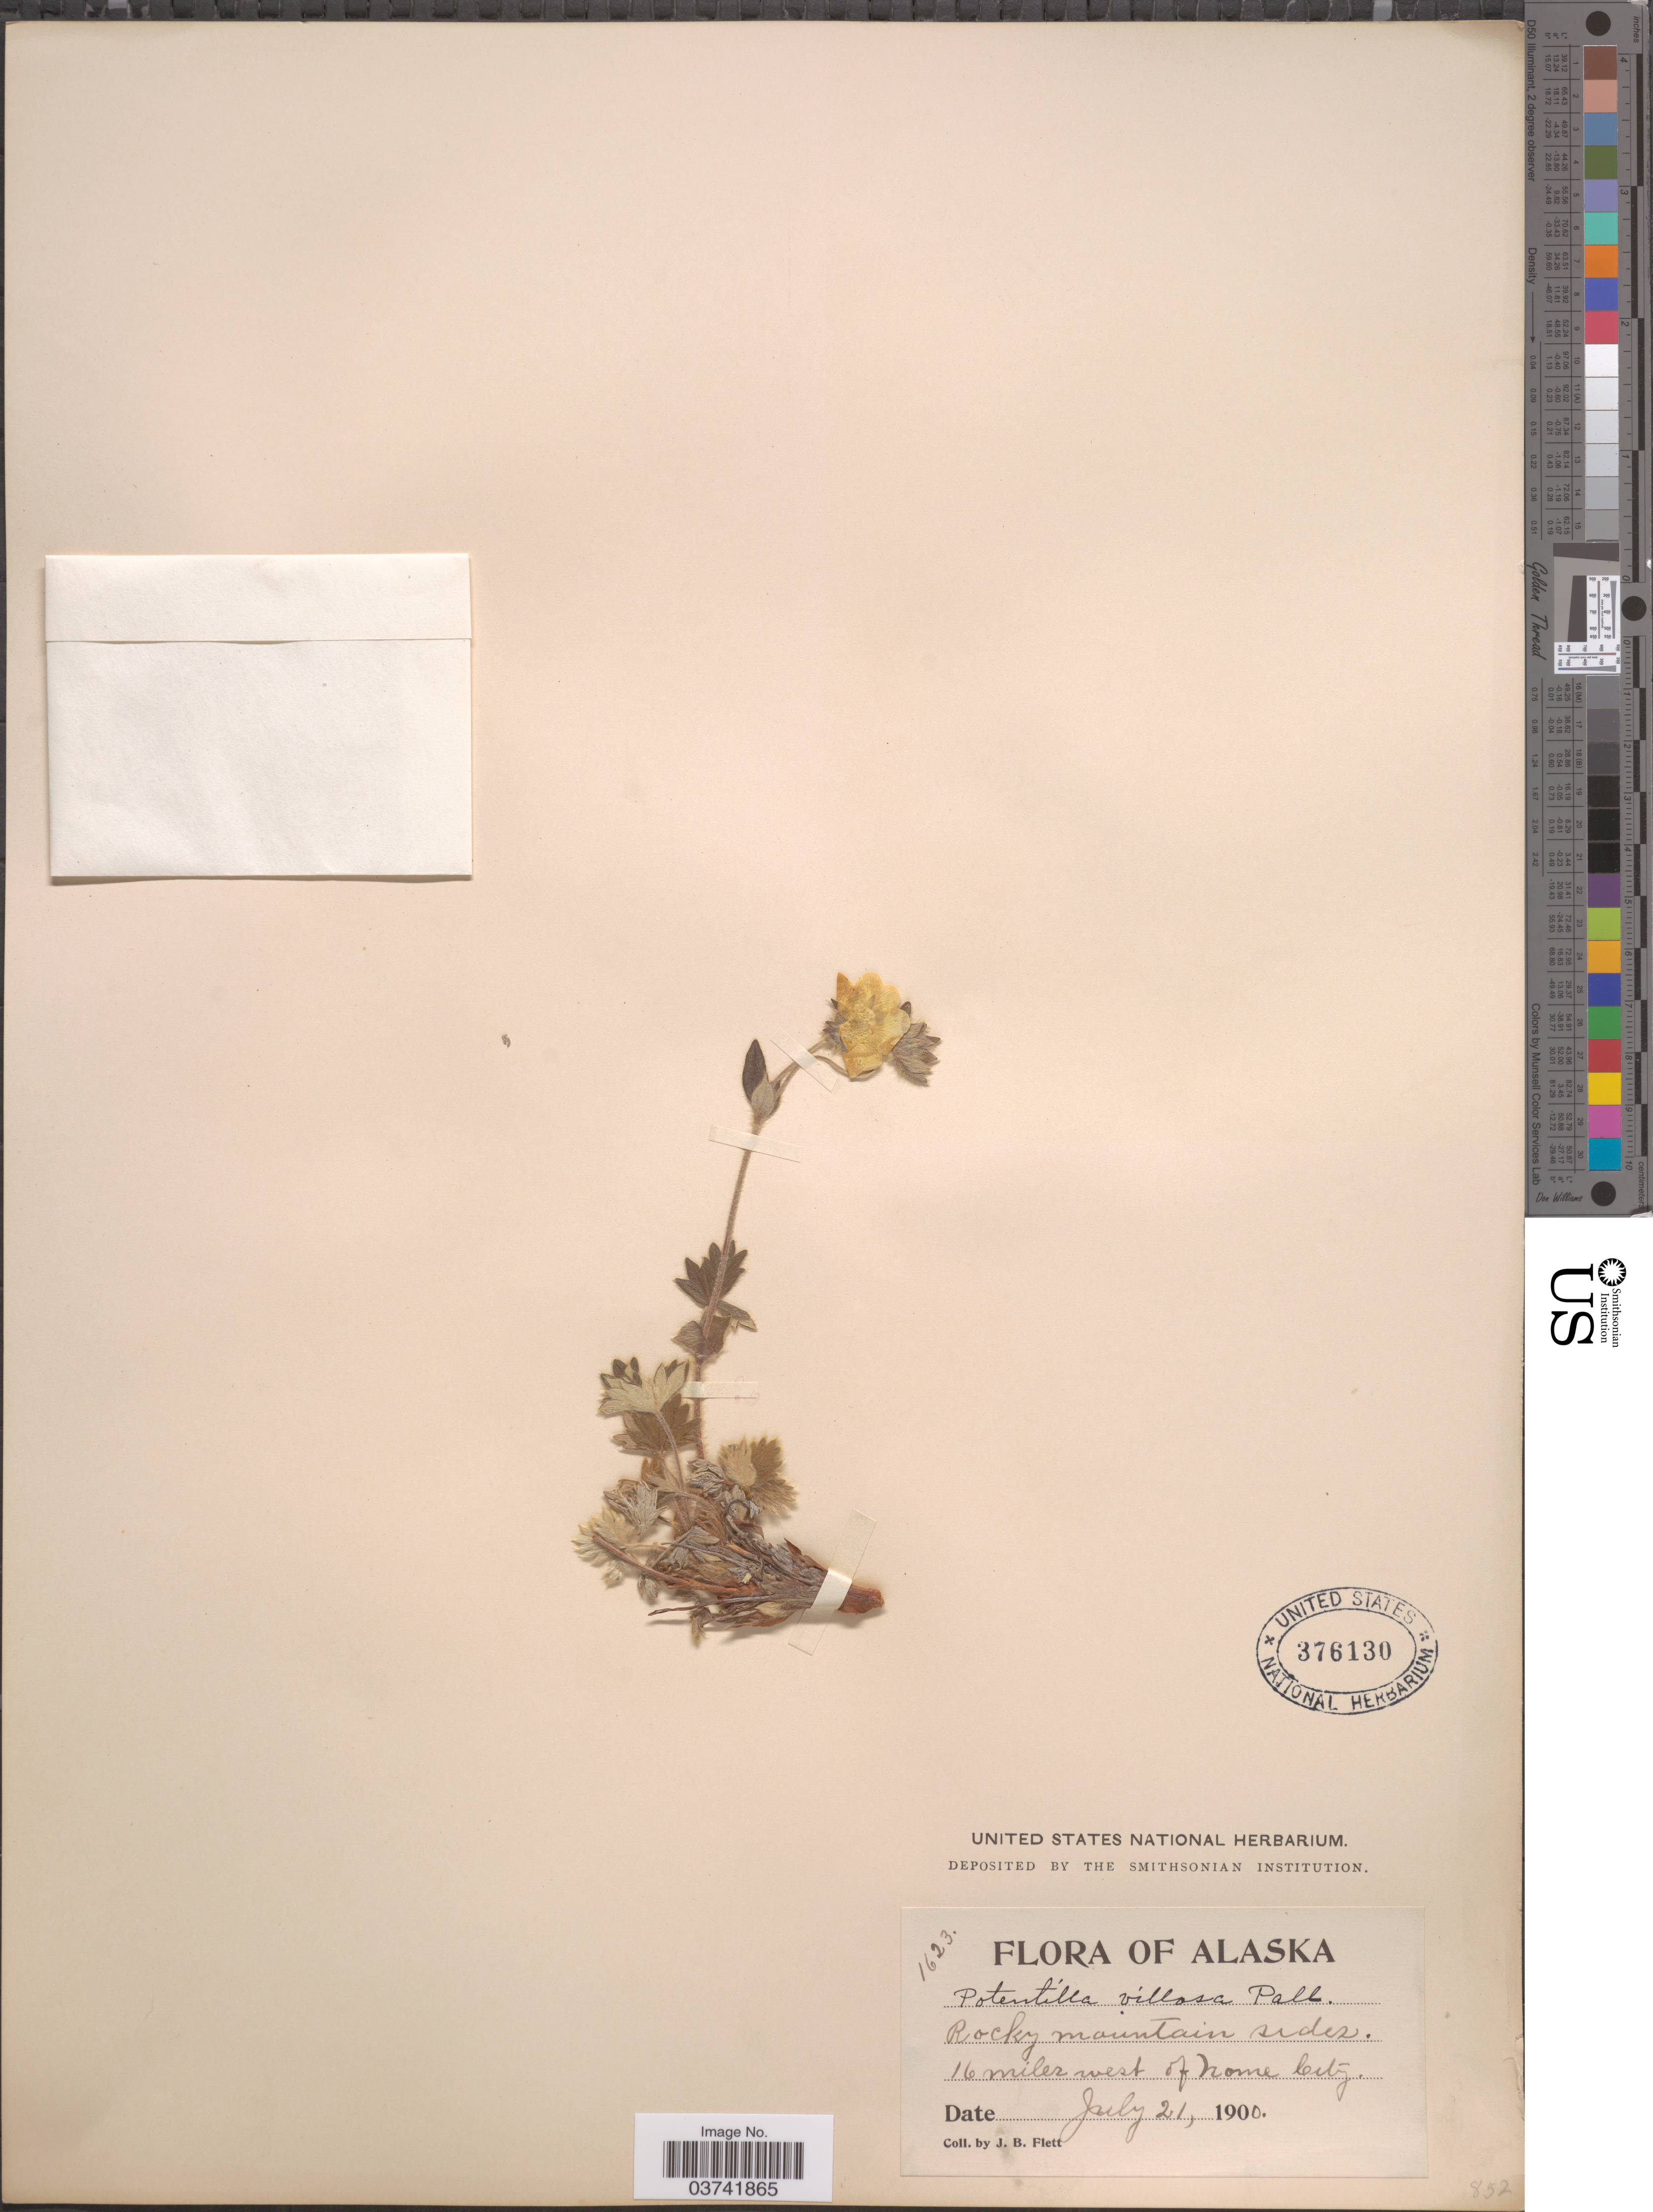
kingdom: Plantae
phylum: Tracheophyta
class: Magnoliopsida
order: Rosales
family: Rosaceae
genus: Potentilla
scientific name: Potentilla villosa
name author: Pall. ex Pursh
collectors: J. Flett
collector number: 1623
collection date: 1900-07-21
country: United States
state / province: Alaska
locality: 16 miles west of Nome City.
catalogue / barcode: US 376130